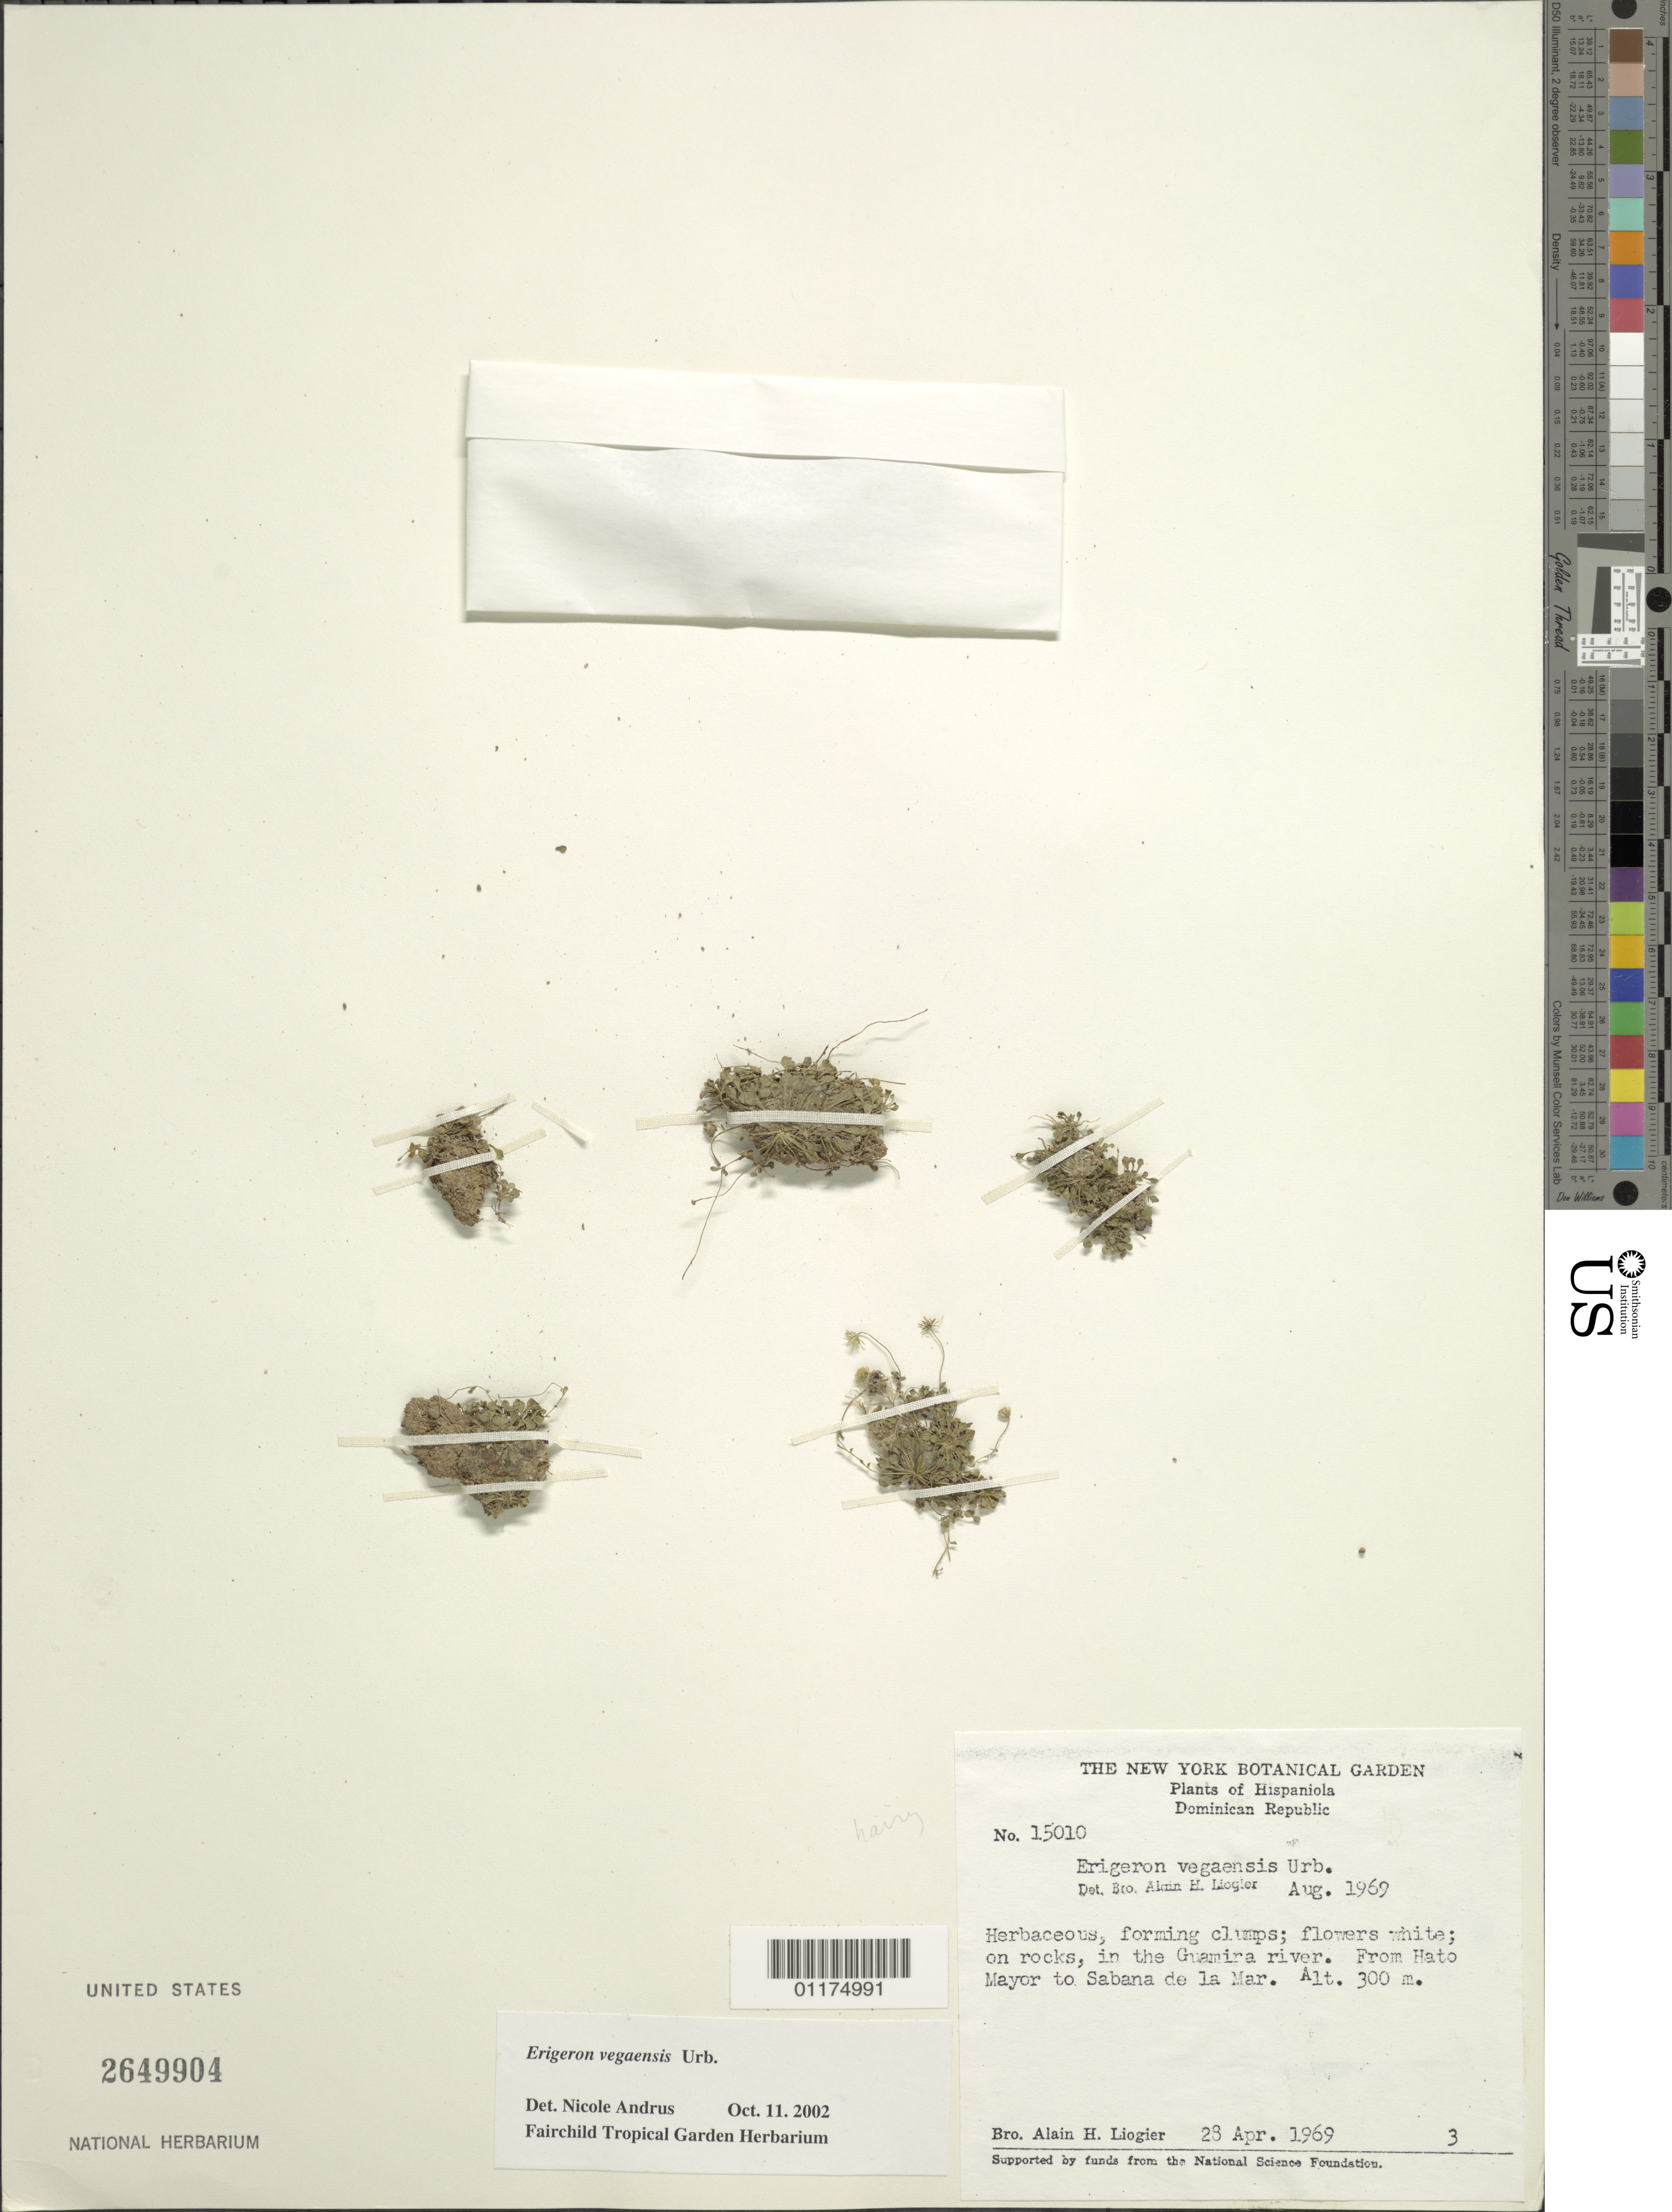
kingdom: Plantae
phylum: Tracheophyta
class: Magnoliopsida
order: Asterales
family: Asteraceae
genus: Erigeron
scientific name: Erigeron vegaensis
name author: Urb.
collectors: A. H. Liogier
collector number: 15010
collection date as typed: Aug 1969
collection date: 1969-08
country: Dominican Republic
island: Hispaniola I.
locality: From Hato Mayor to Sabana de la Mar.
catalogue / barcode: US 2649904